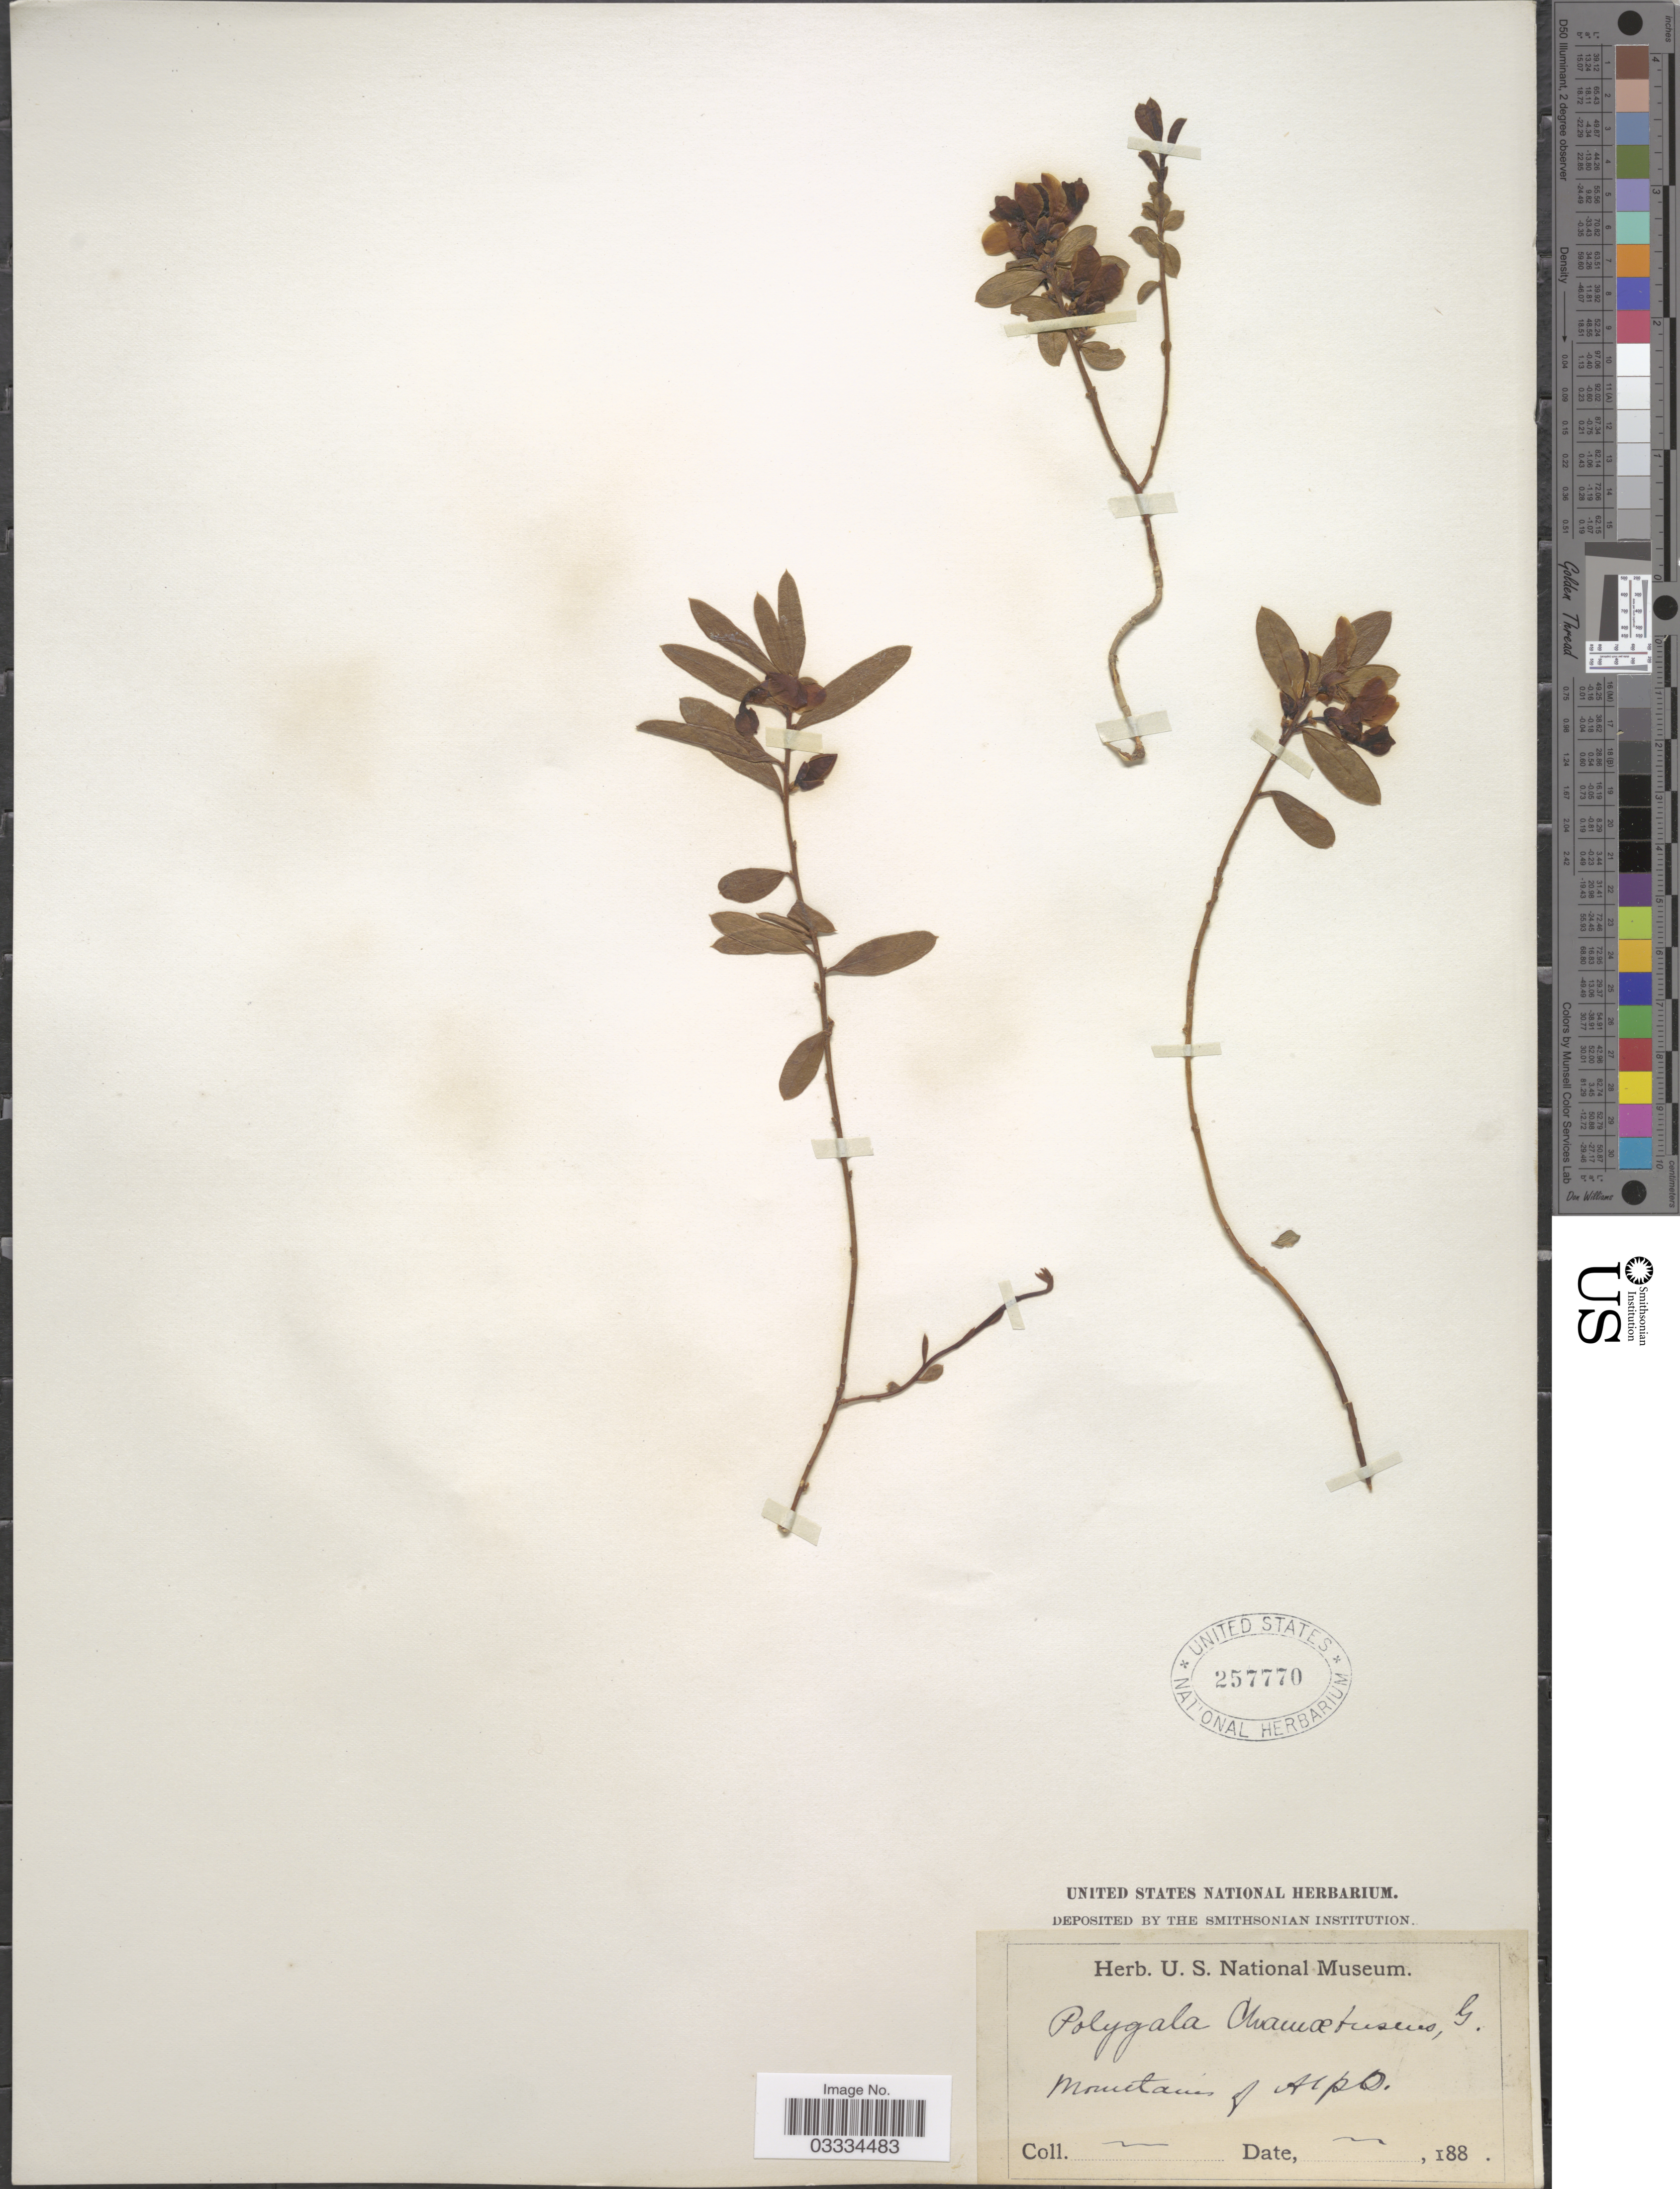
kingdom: Plantae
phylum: Tracheophyta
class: Magnoliopsida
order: Fabales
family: Polygalaceae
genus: Polygaloides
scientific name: Polygaloides chamaebuxus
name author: (L.) O. Schwarz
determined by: Strong, Mark T., (BOT), Smithsonian Institution - National Museum of Natural History (UNITED STATES)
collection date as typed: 188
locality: Mountain of Alpo.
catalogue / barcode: US 257770